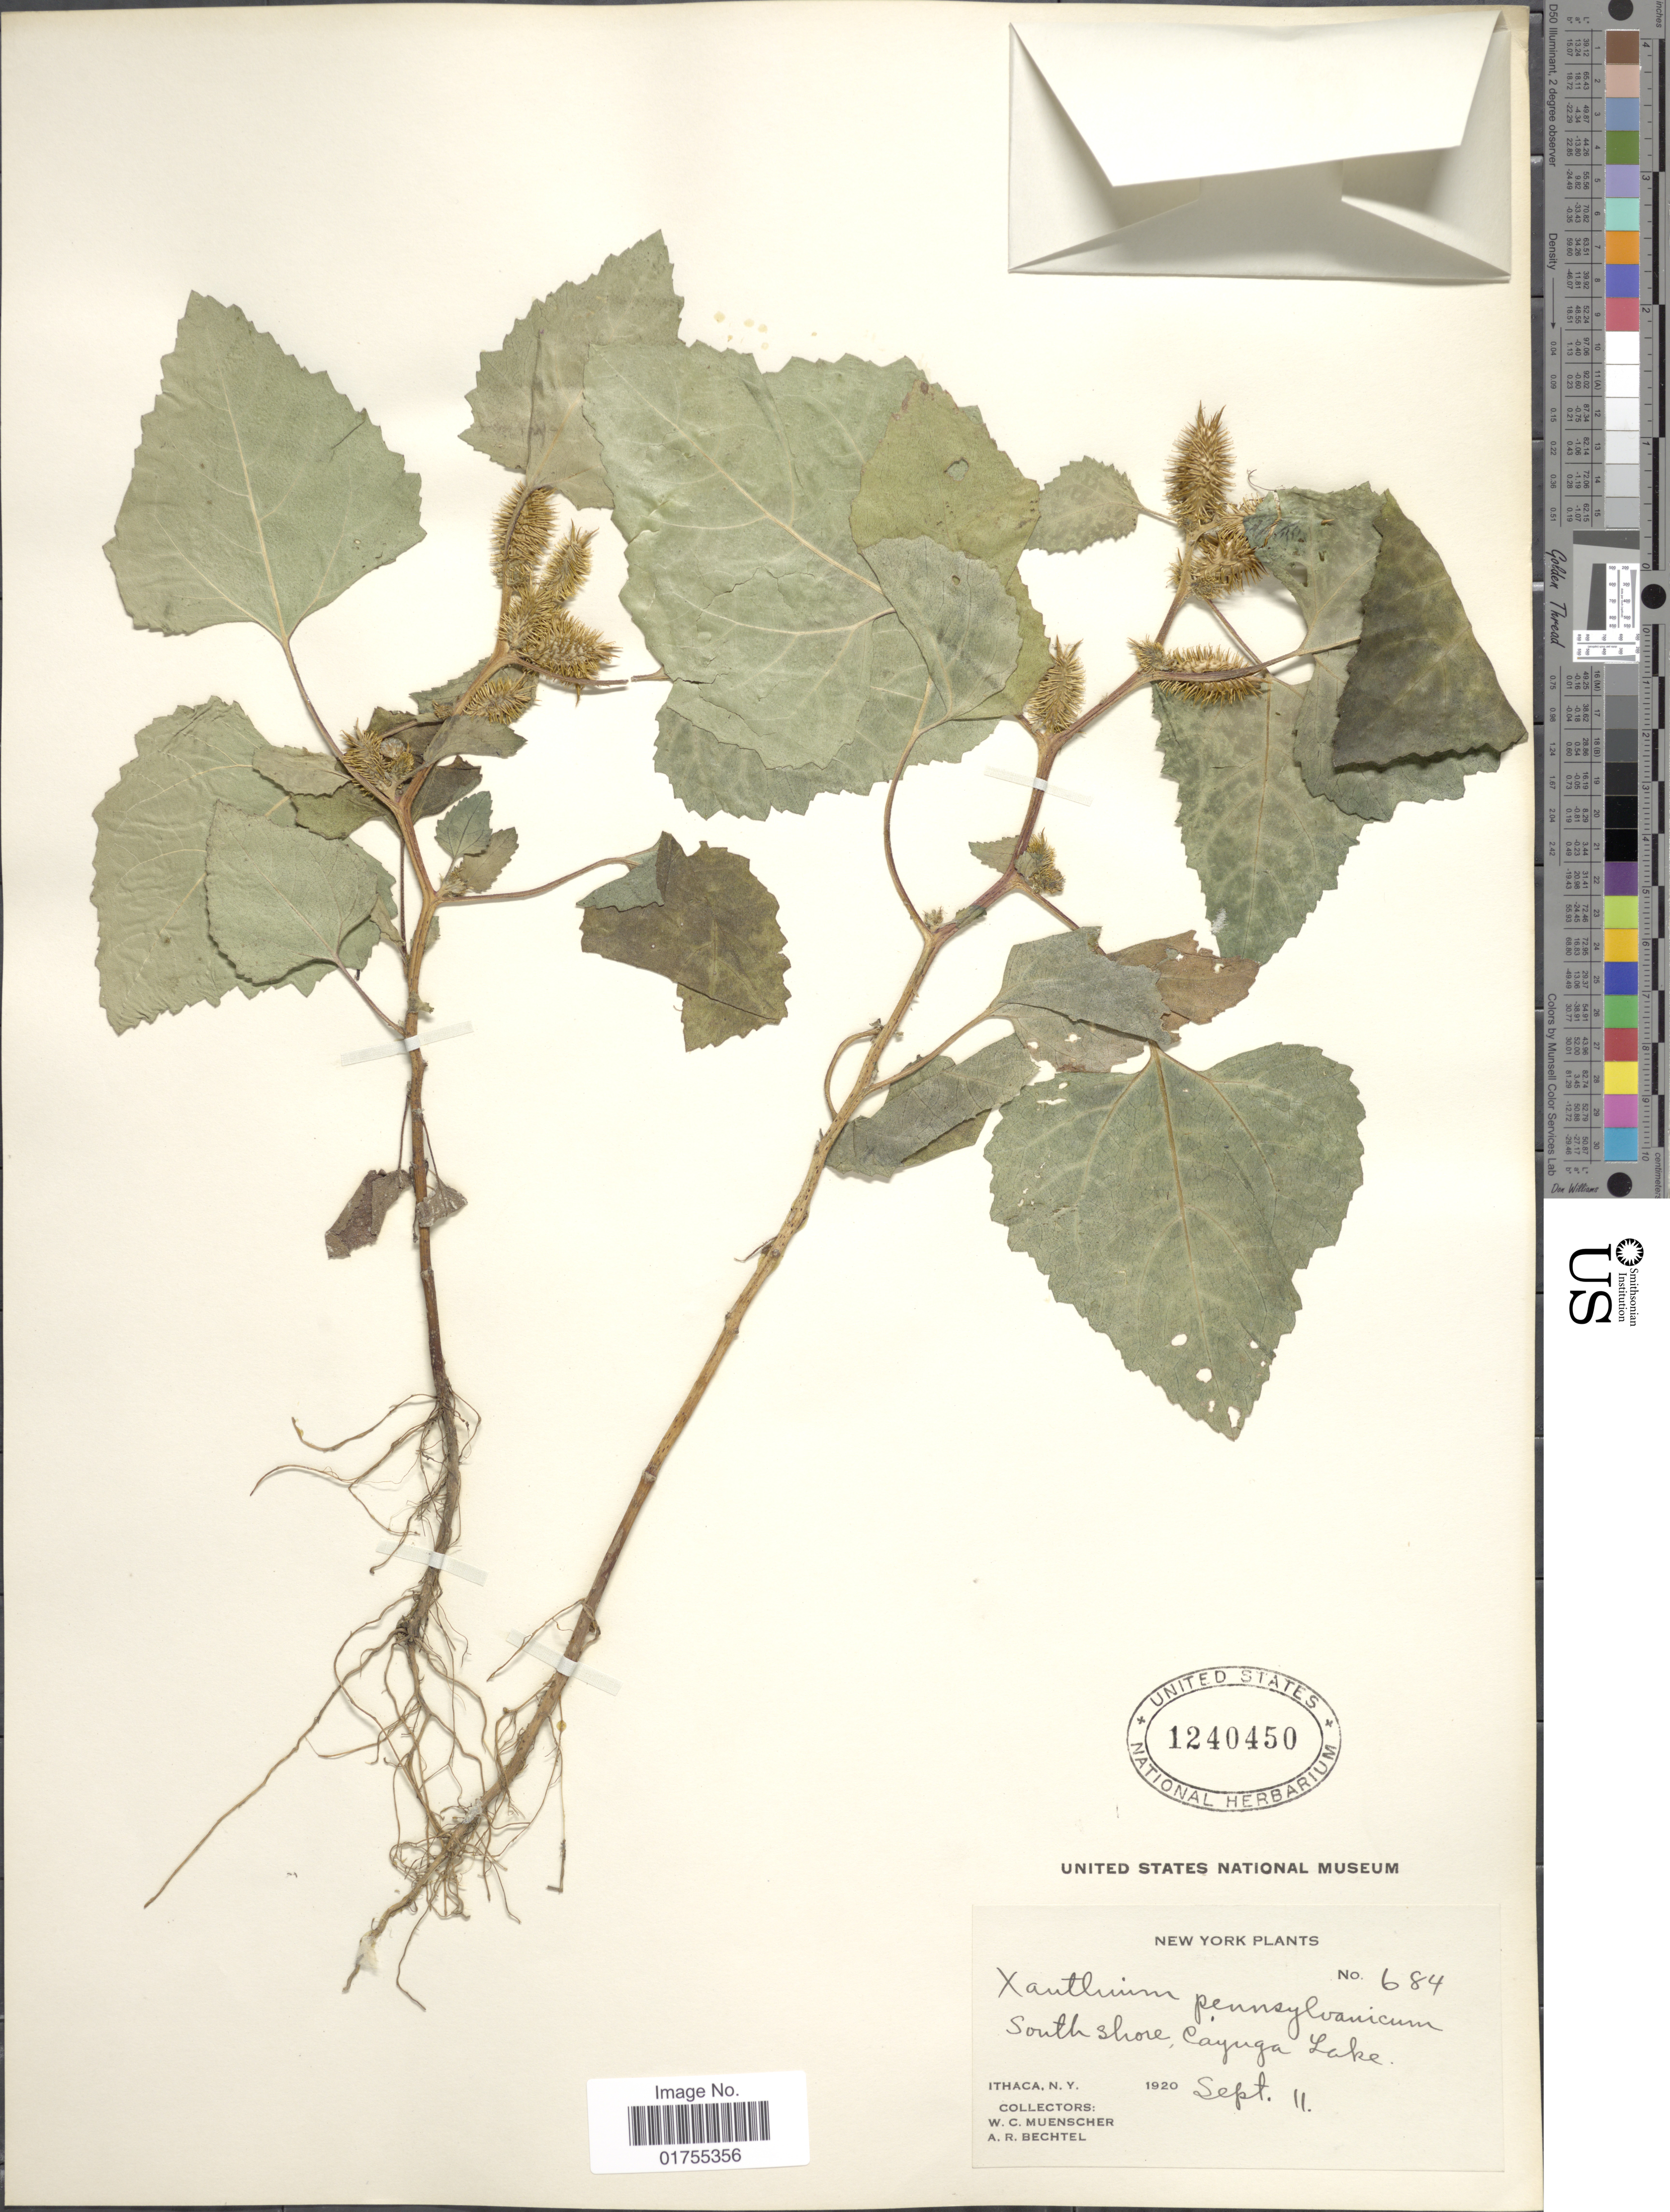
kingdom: Plantae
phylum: Tracheophyta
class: Magnoliopsida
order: Asterales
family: Asteraceae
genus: Xanthium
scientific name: Xanthium strumarium var. glabratum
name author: Mill.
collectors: W. Muenscher & A. Bechtel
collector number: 684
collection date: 1920-09-11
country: United States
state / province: New York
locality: South shore, Cayuga Lake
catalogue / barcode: US 1240450